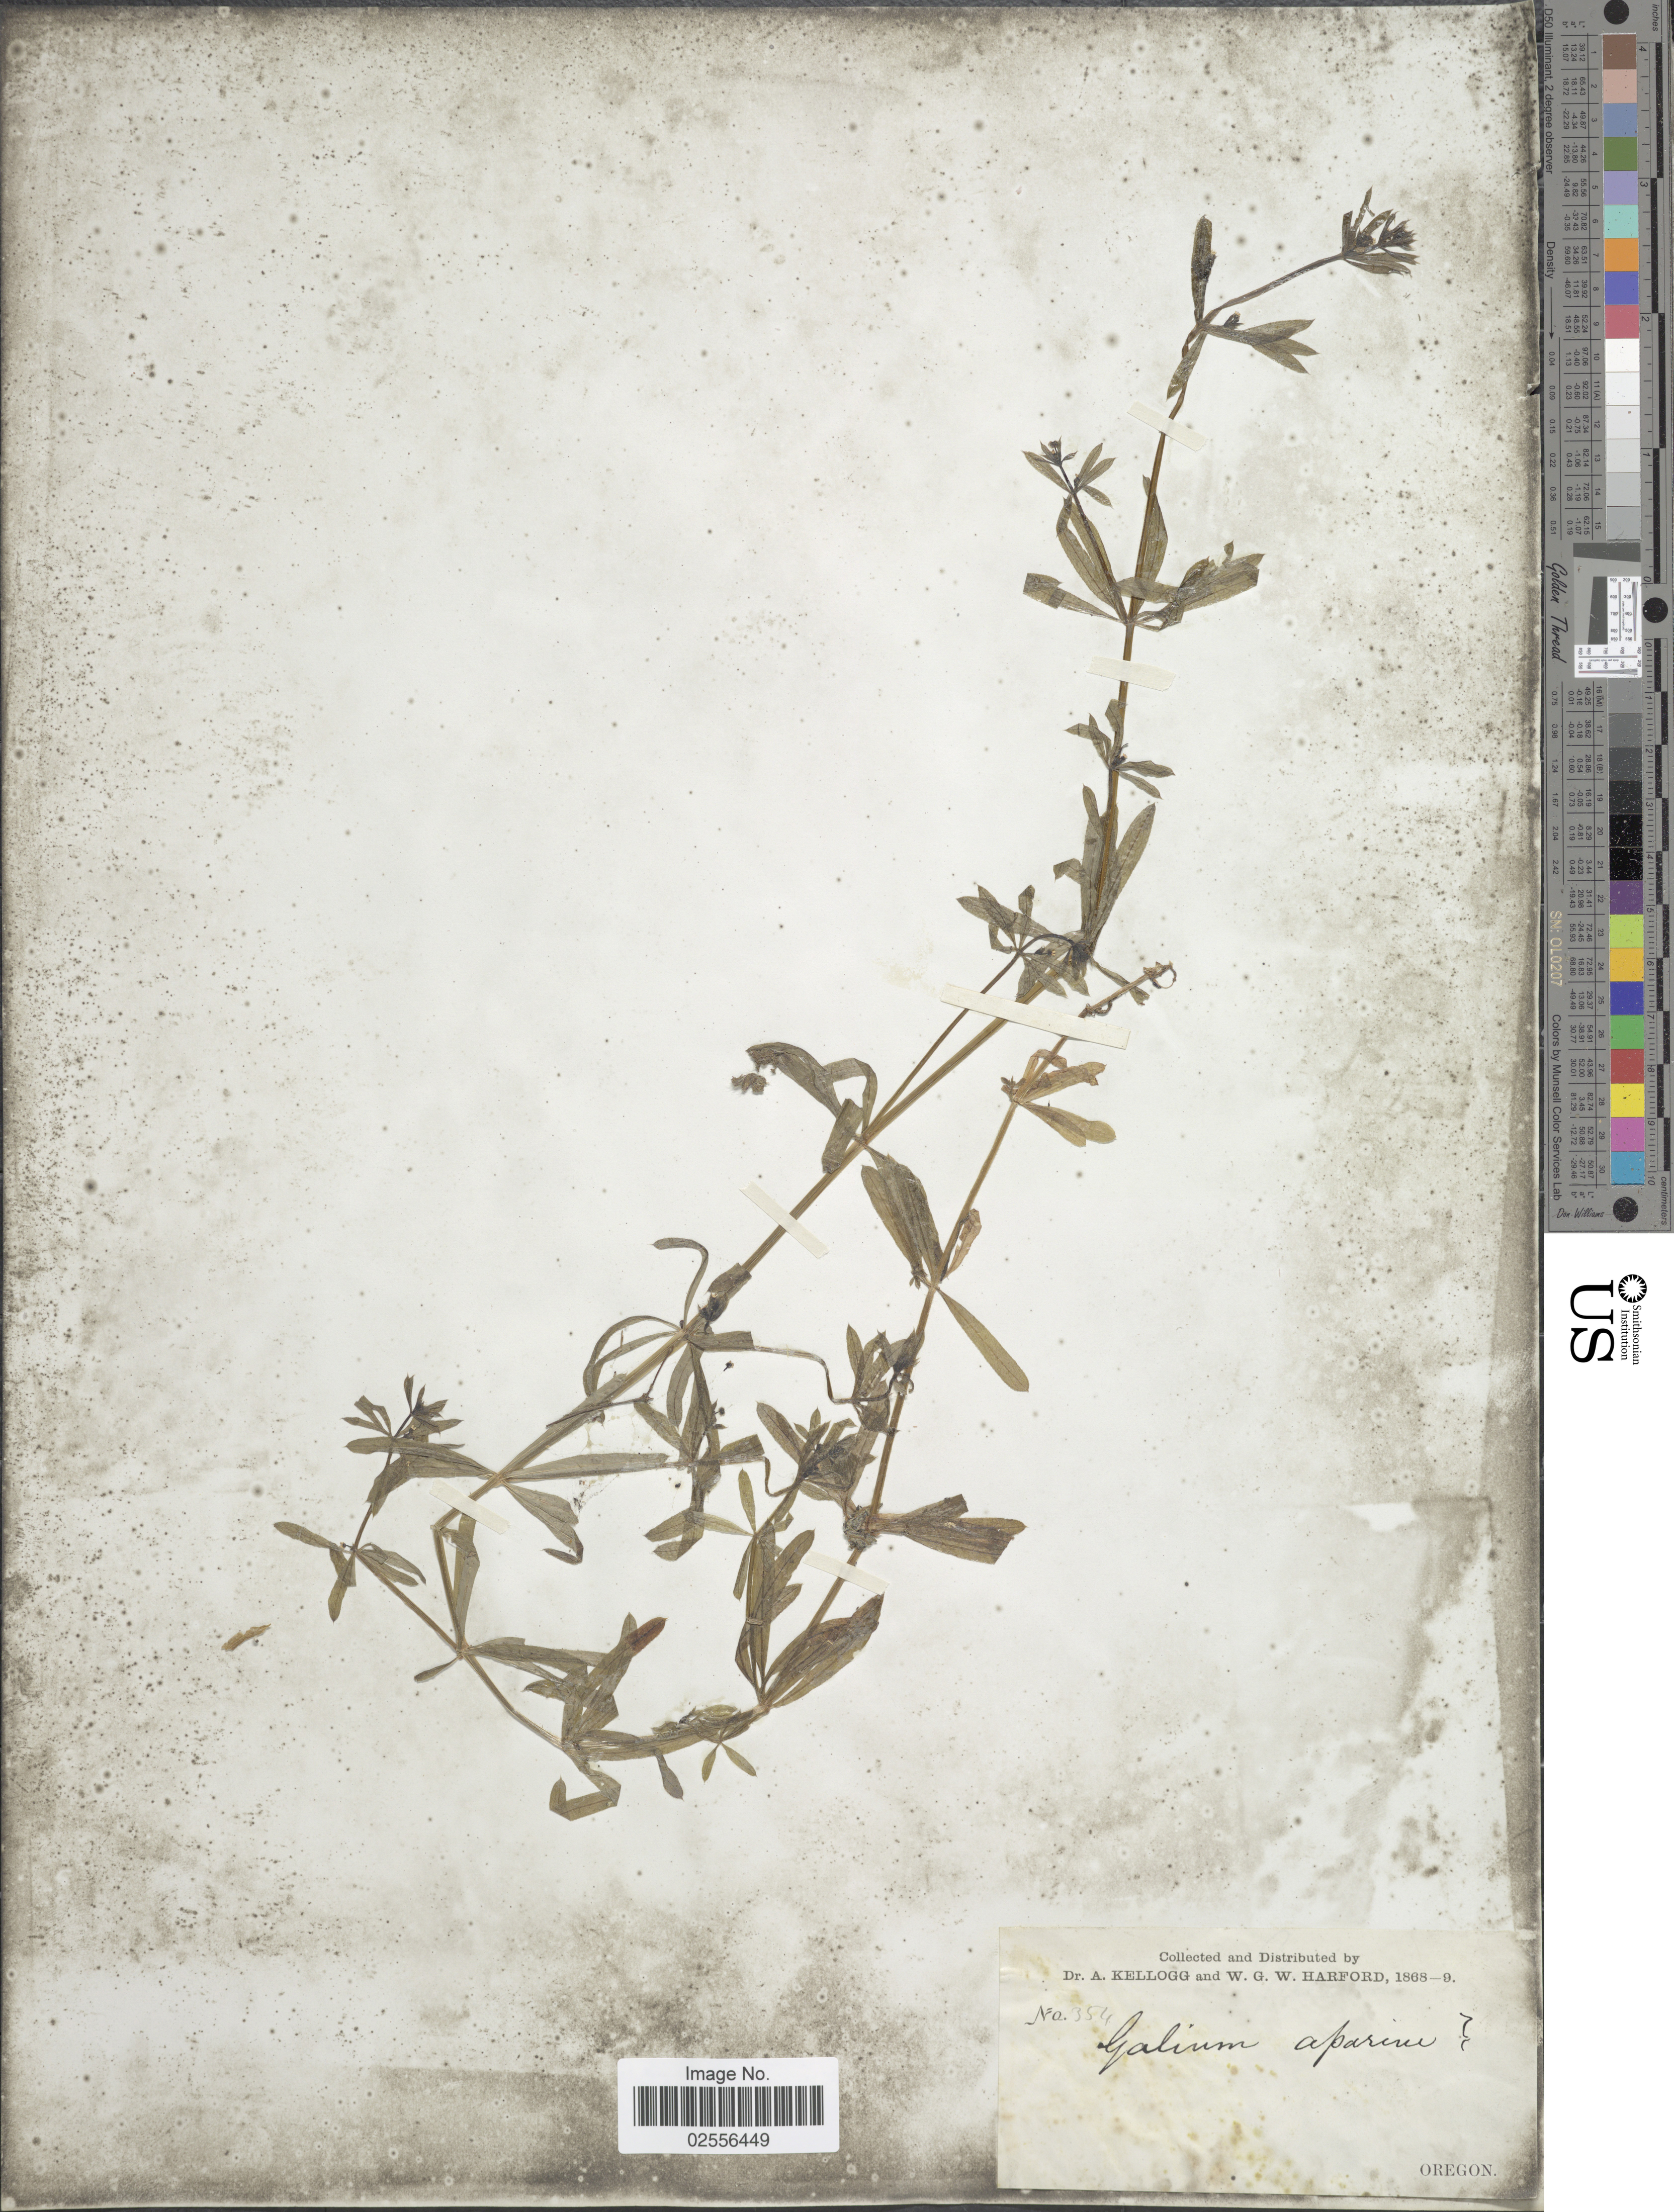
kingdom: Plantae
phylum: Tracheophyta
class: Magnoliopsida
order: Gentianales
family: Rubiaceae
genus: Galium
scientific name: Galium aparine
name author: L.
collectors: A. Kellogg & W. G. W. Harford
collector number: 354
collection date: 1868/1869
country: United States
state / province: Oregon